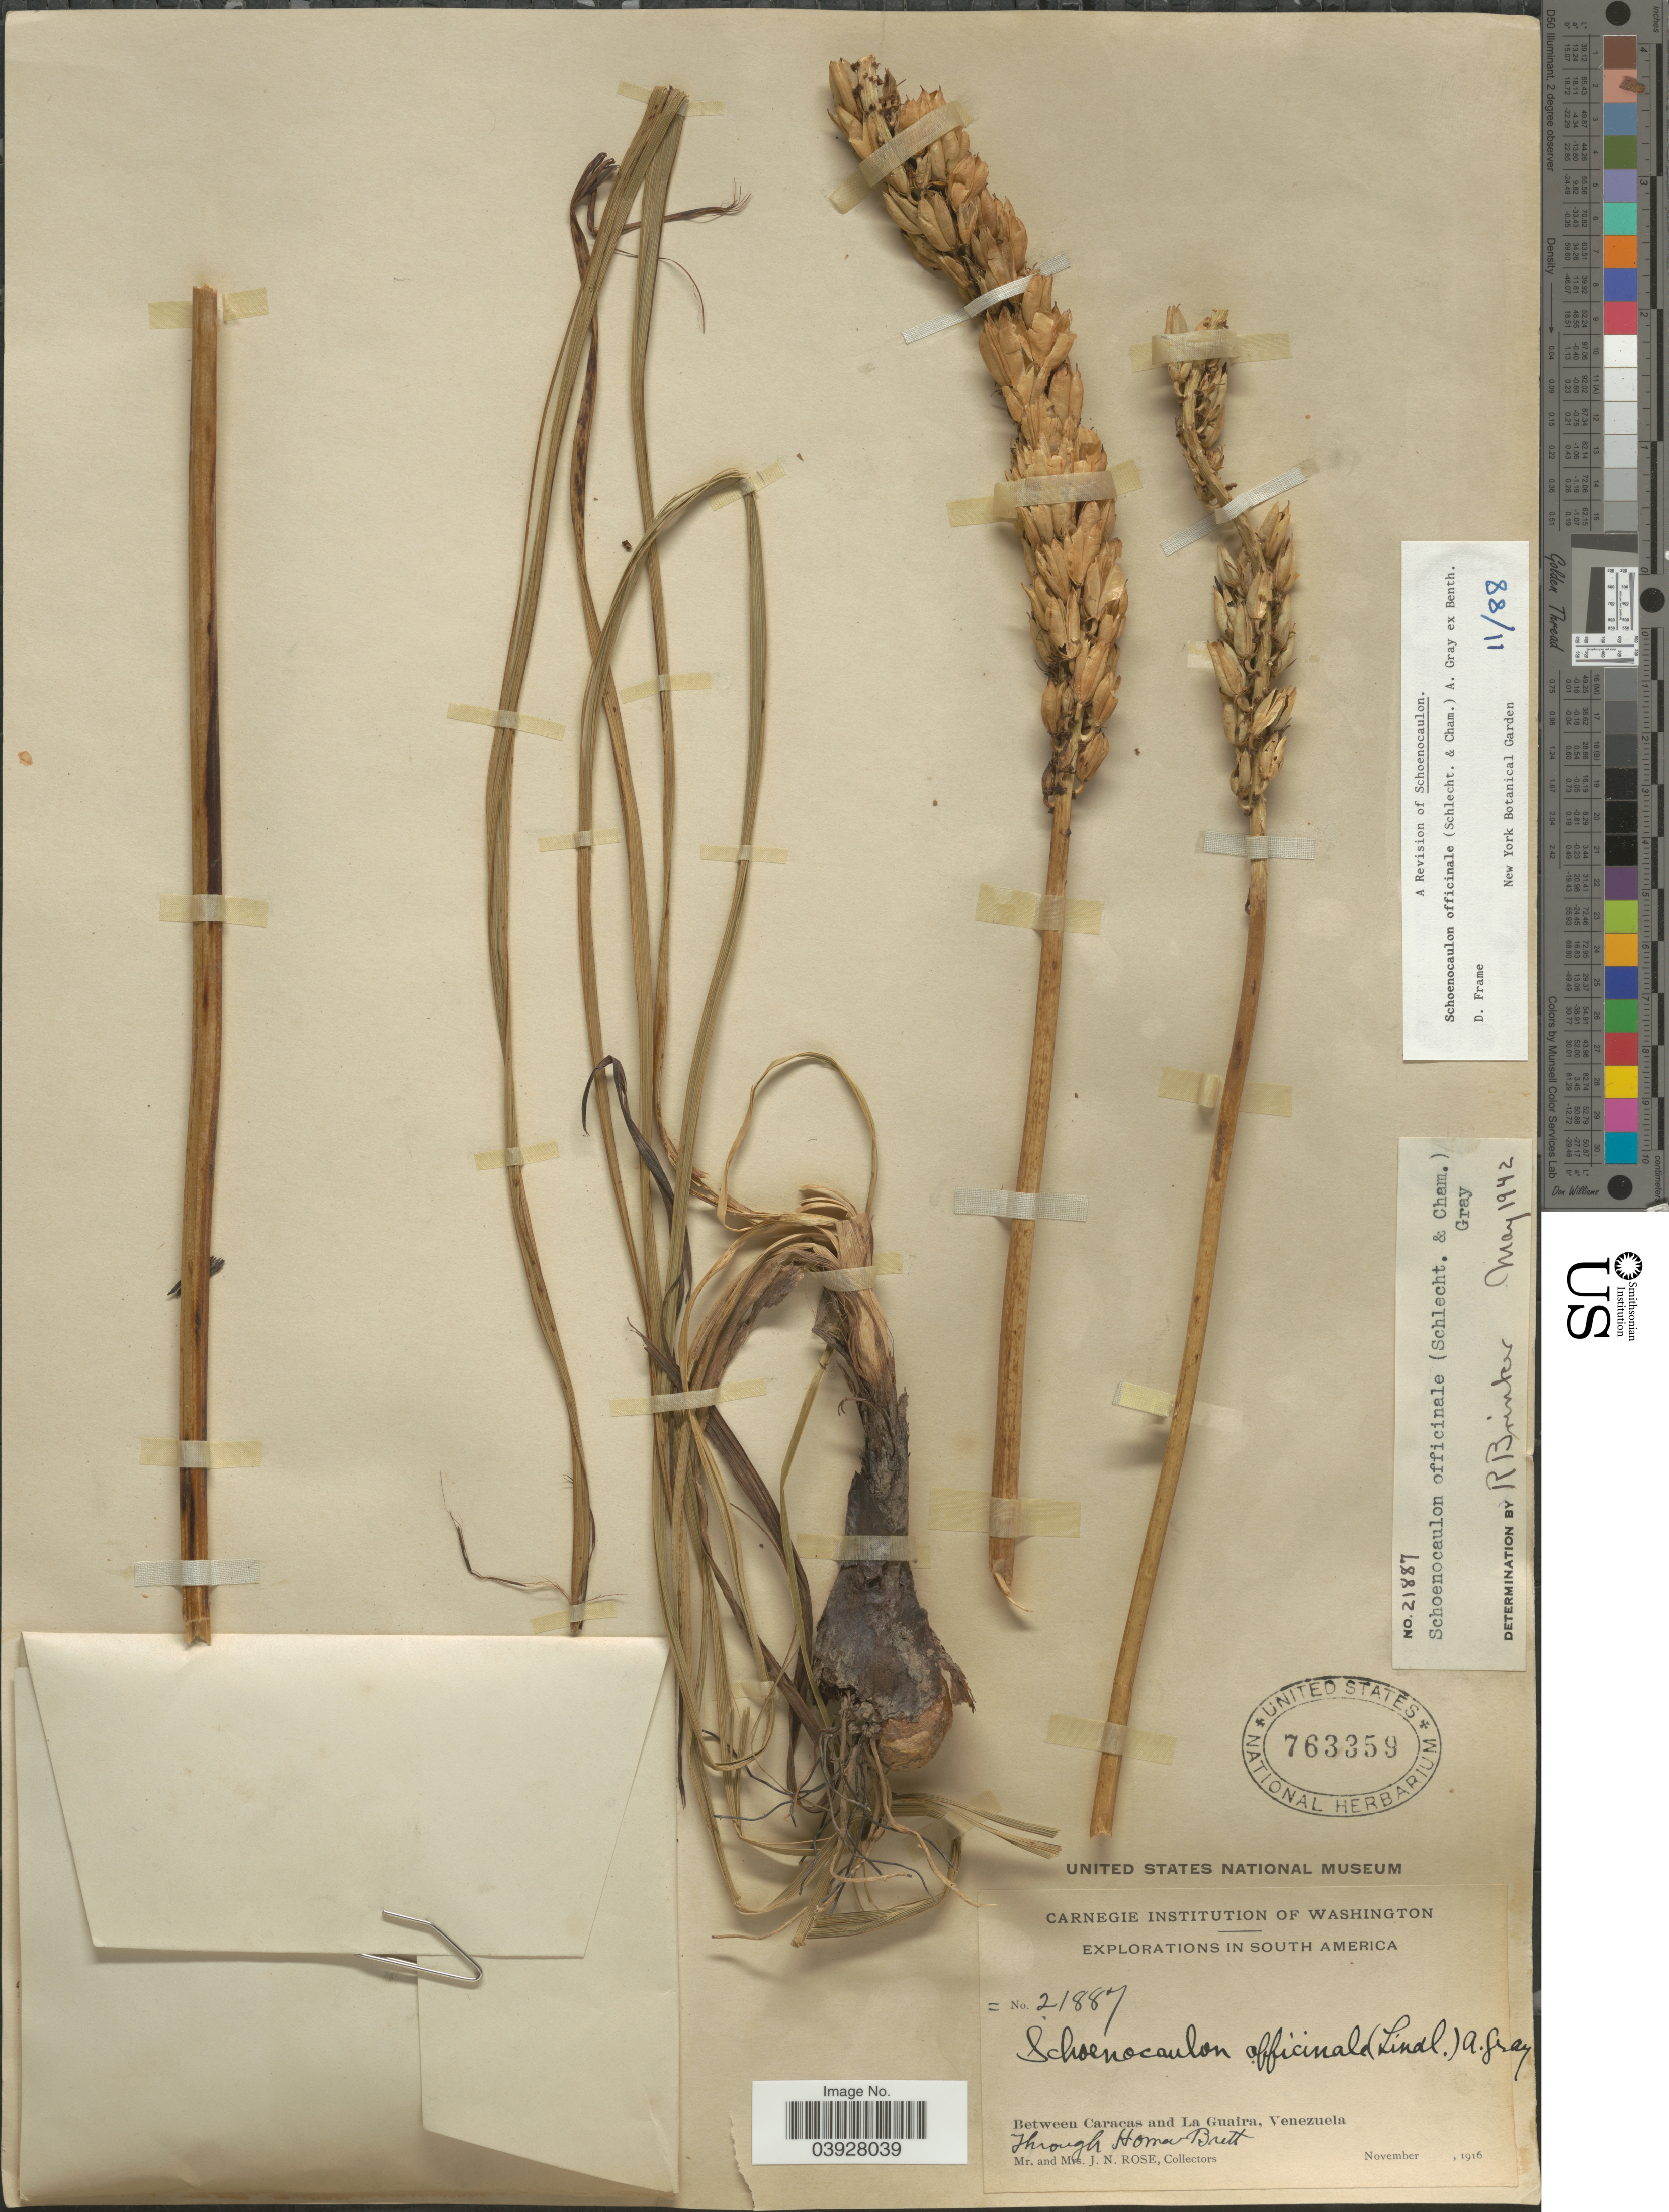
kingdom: Plantae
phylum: Tracheophyta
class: Liliopsida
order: Liliales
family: Melanthiaceae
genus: Schoenocaulon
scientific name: Schoenocaulon officinale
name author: (Schltdl.) A. Gray ex Benth.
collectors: J. N. Rose & L. B. Rose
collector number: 21887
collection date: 1916-11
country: Venezuela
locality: Between Caracas and La Guaira.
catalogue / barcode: US 763359